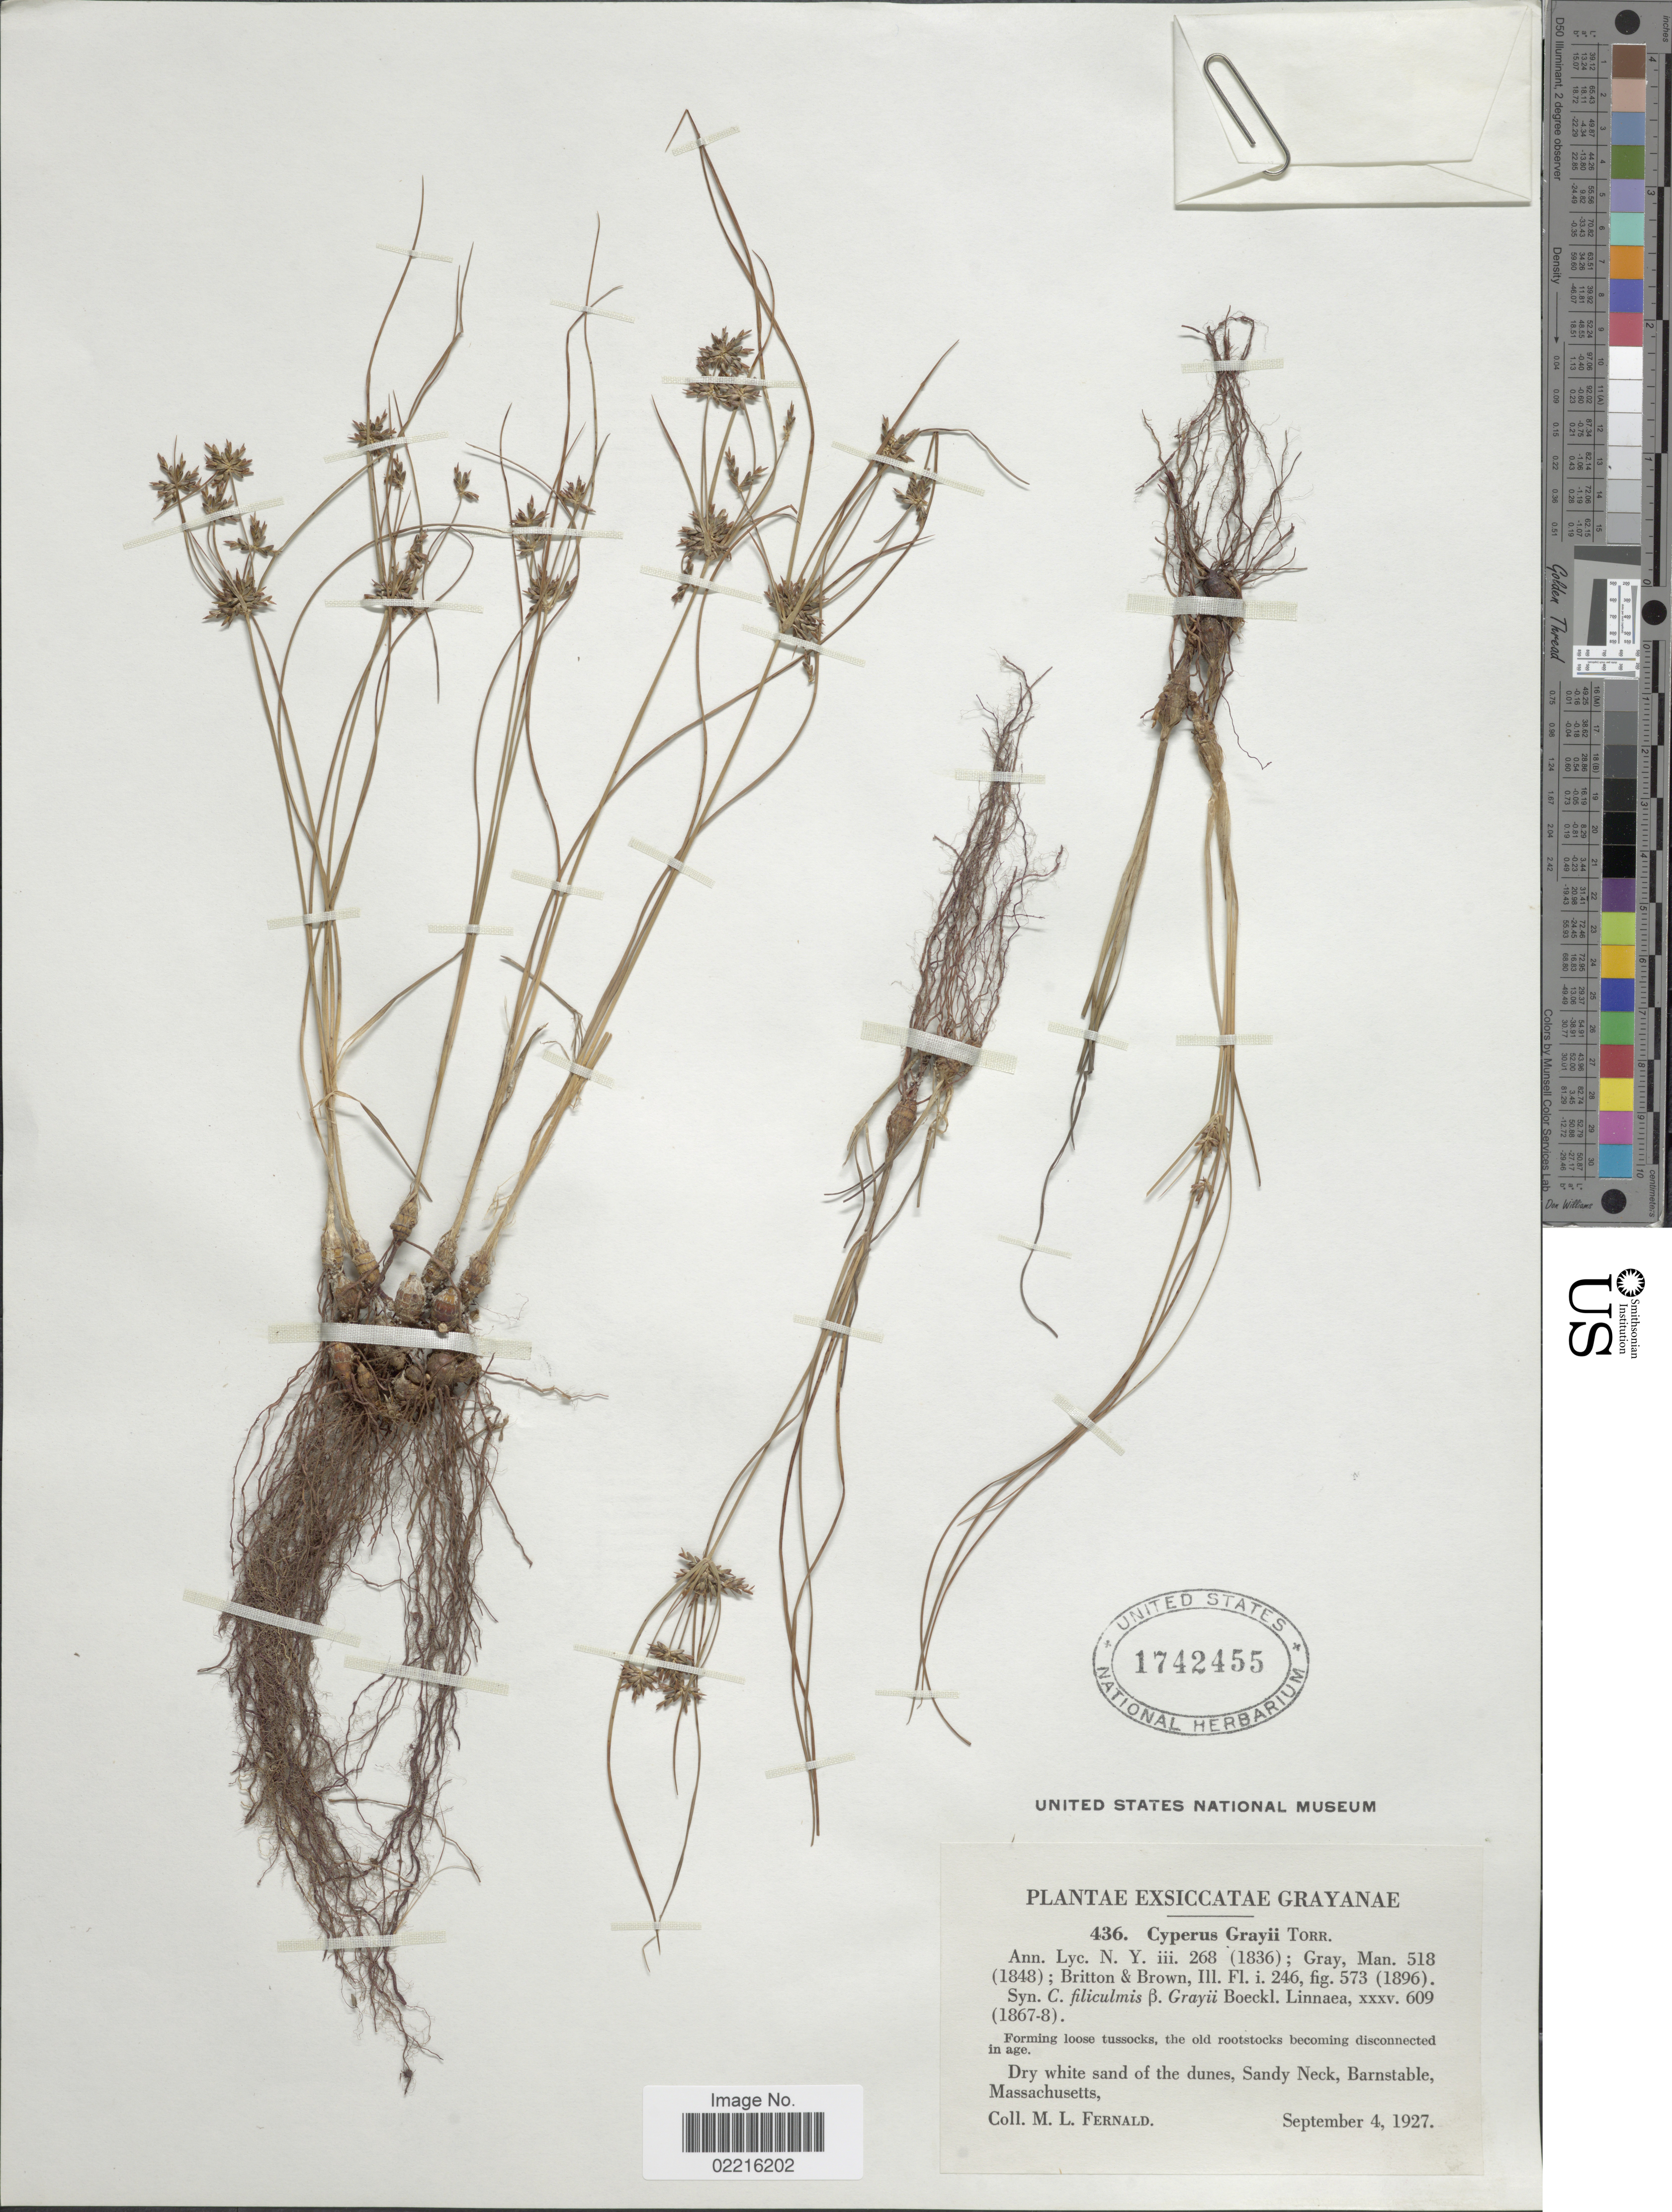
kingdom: Plantae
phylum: Tracheophyta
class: Liliopsida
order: Poales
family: Cyperaceae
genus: Cyperus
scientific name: Cyperus grayi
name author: Torr.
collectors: M. L. Fernald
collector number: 436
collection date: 1927-09-04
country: United States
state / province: Massachusetts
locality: Dry white sand of the dunes, Sandy Neck, Barnstable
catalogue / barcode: US 1742455